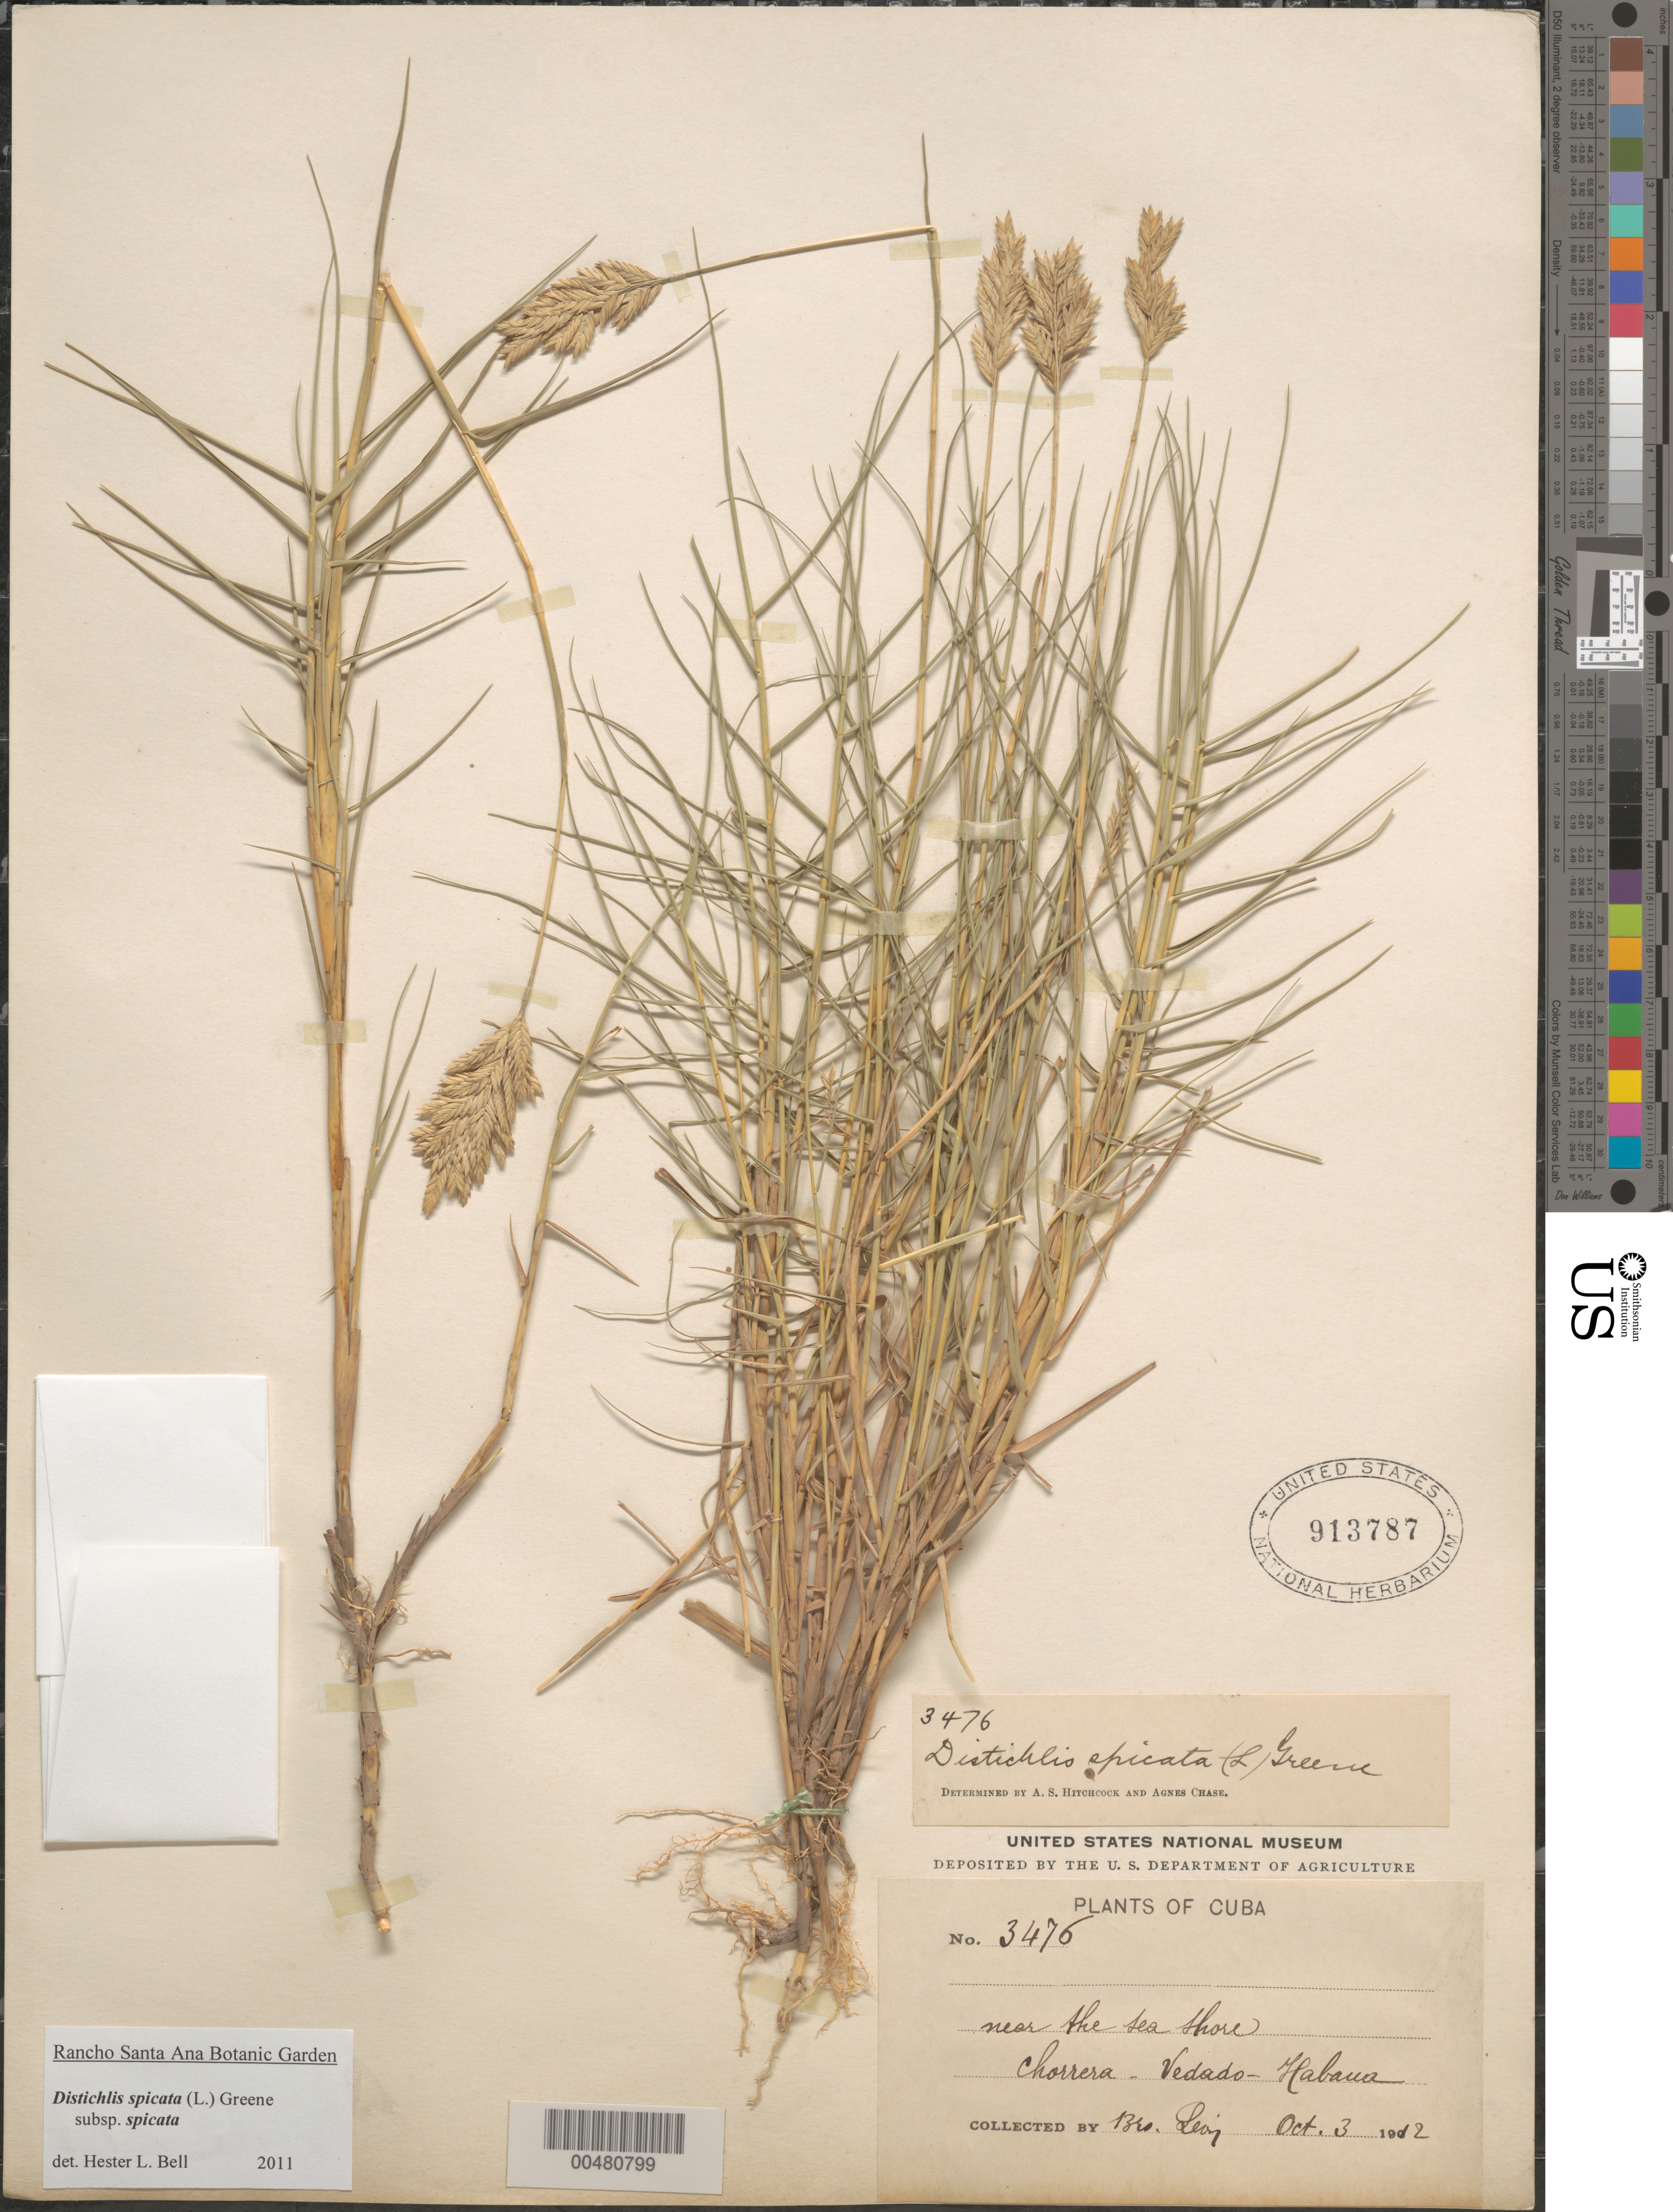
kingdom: Plantae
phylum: Tracheophyta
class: Liliopsida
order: Poales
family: Poaceae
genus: Distichlis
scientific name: Distichlis spicata subsp. spicata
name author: (L.) Greene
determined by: Bell, H. L.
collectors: Bro. León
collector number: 3476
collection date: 1912-10-03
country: Cuba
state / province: La Habana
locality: Chorrera - Vedado - Habana.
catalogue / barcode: US 913787